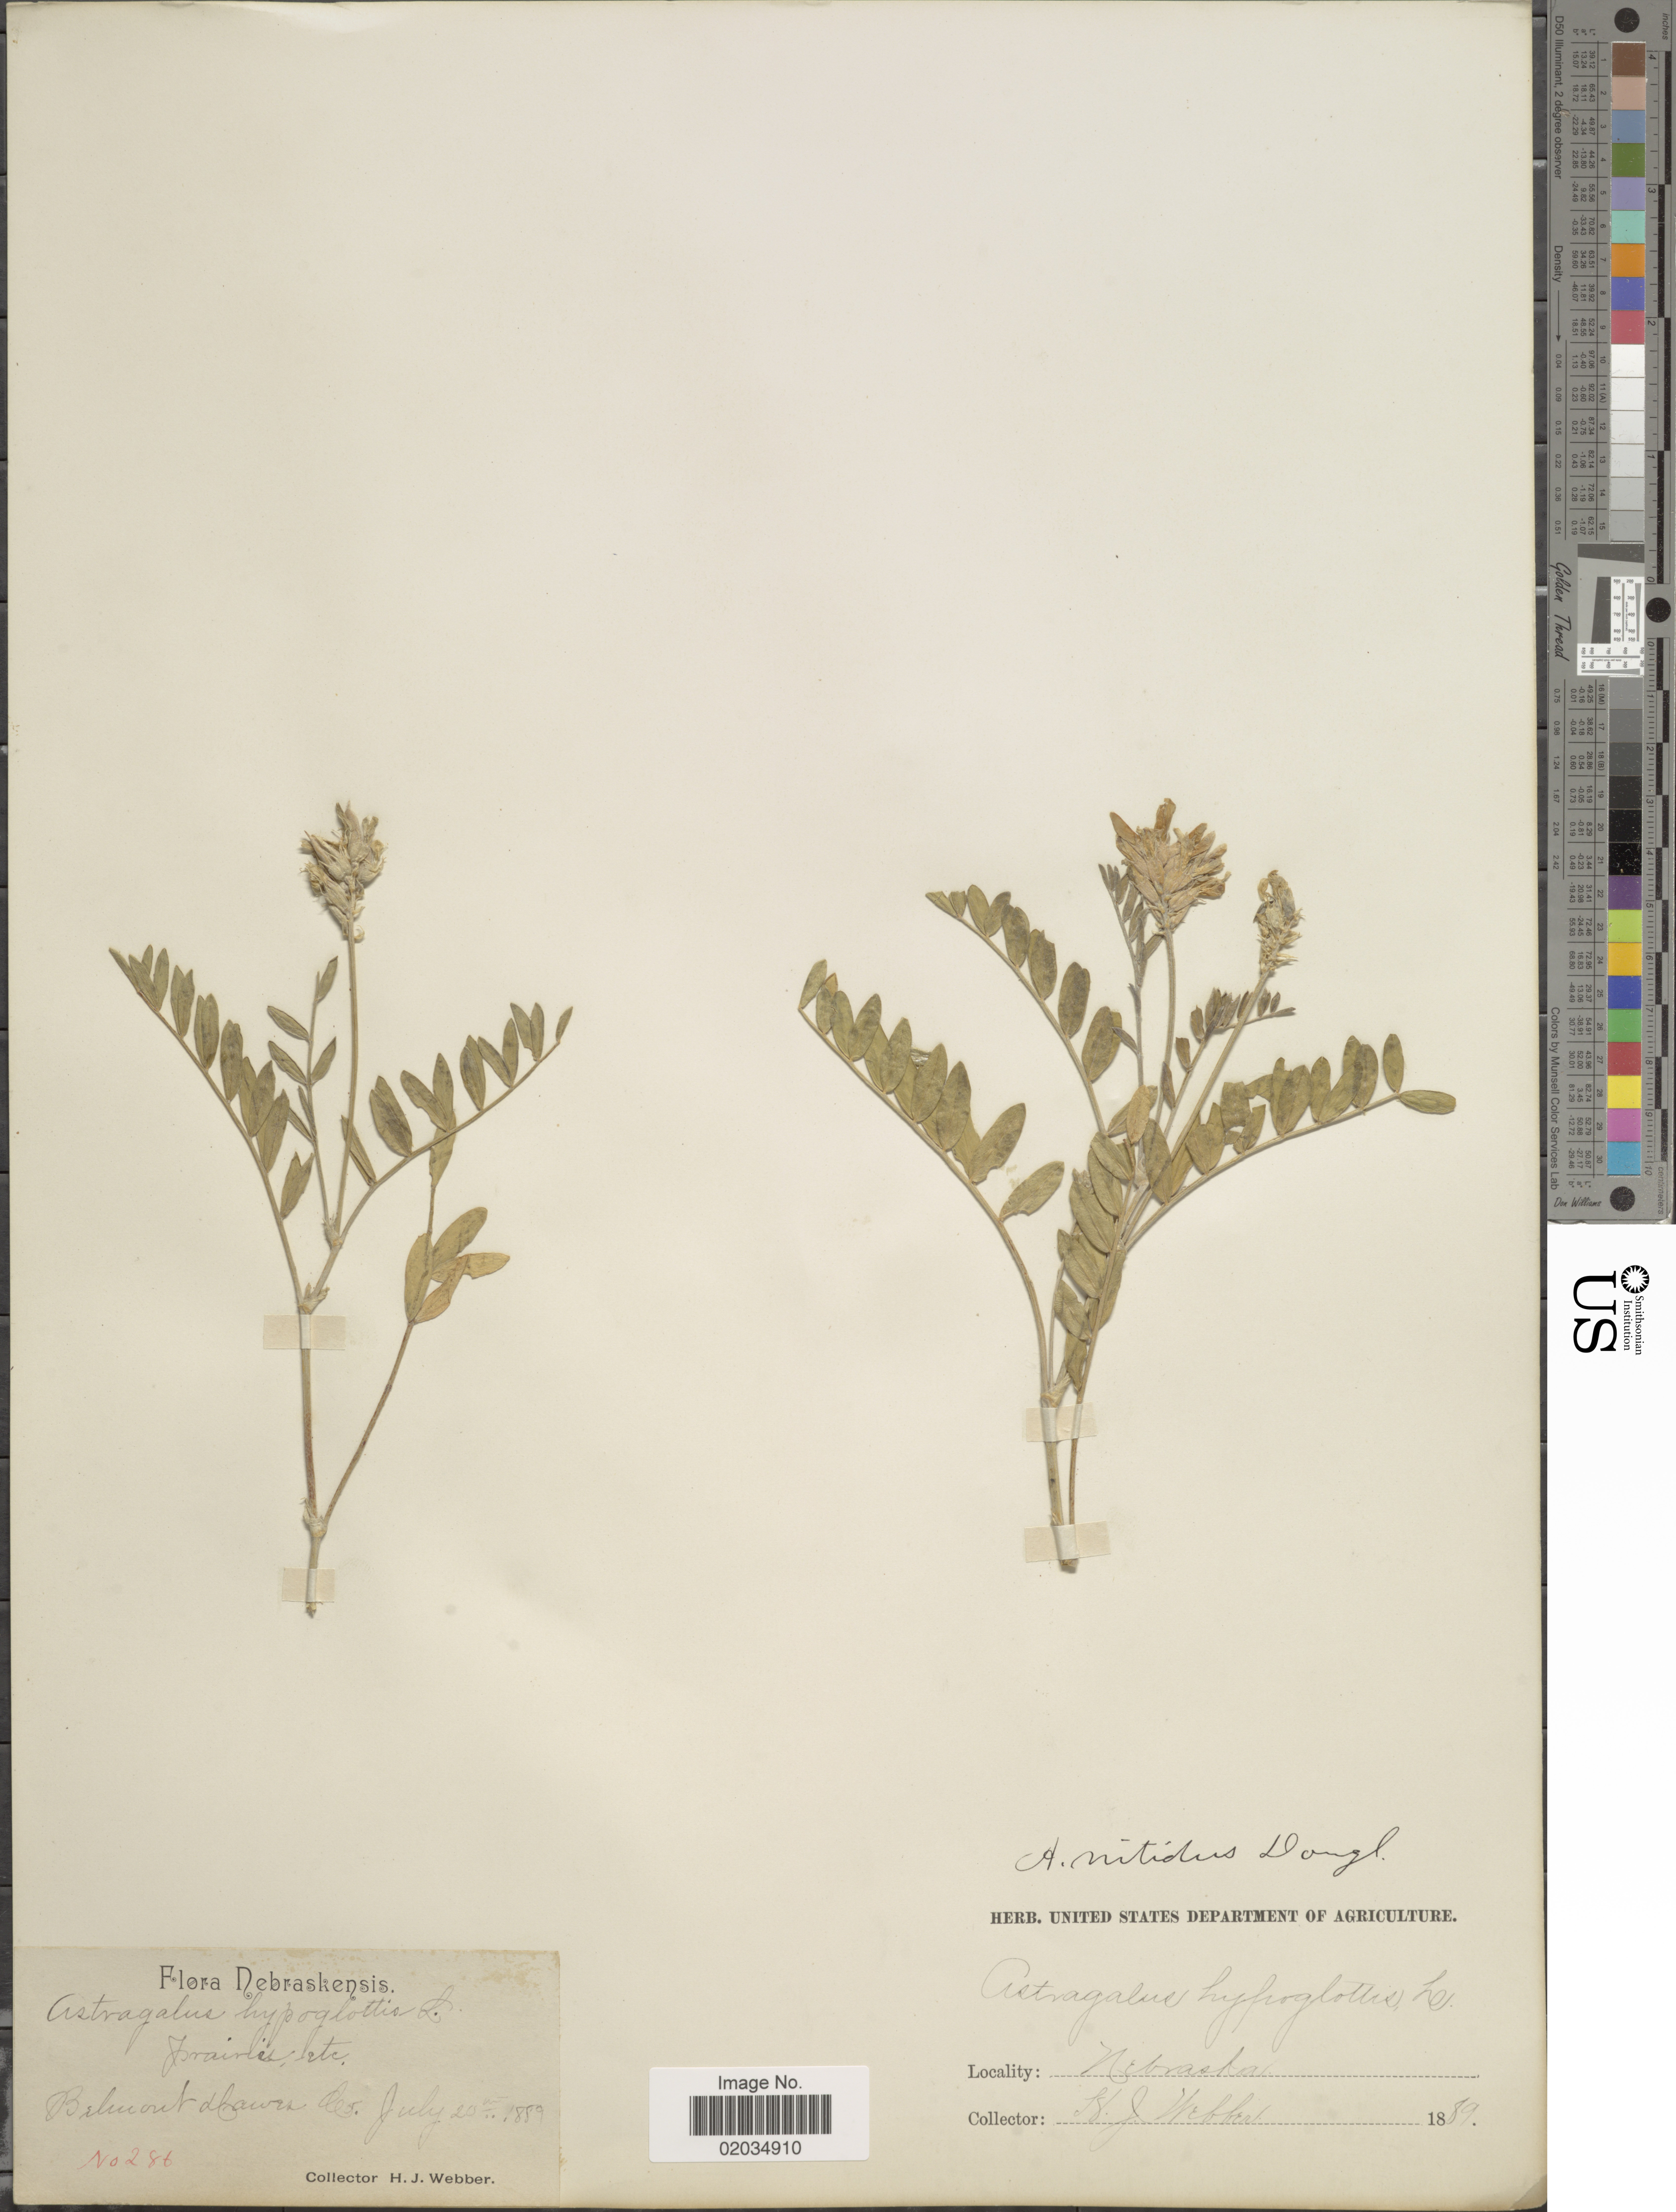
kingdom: Plantae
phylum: Tracheophyta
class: Magnoliopsida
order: Fabales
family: Fabaceae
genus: Astragalus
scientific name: Astragalus striatus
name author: Nutt.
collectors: H. Webber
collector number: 286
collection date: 1889-07-20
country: United States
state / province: Nebraska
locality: Belmont, Dawes Co.